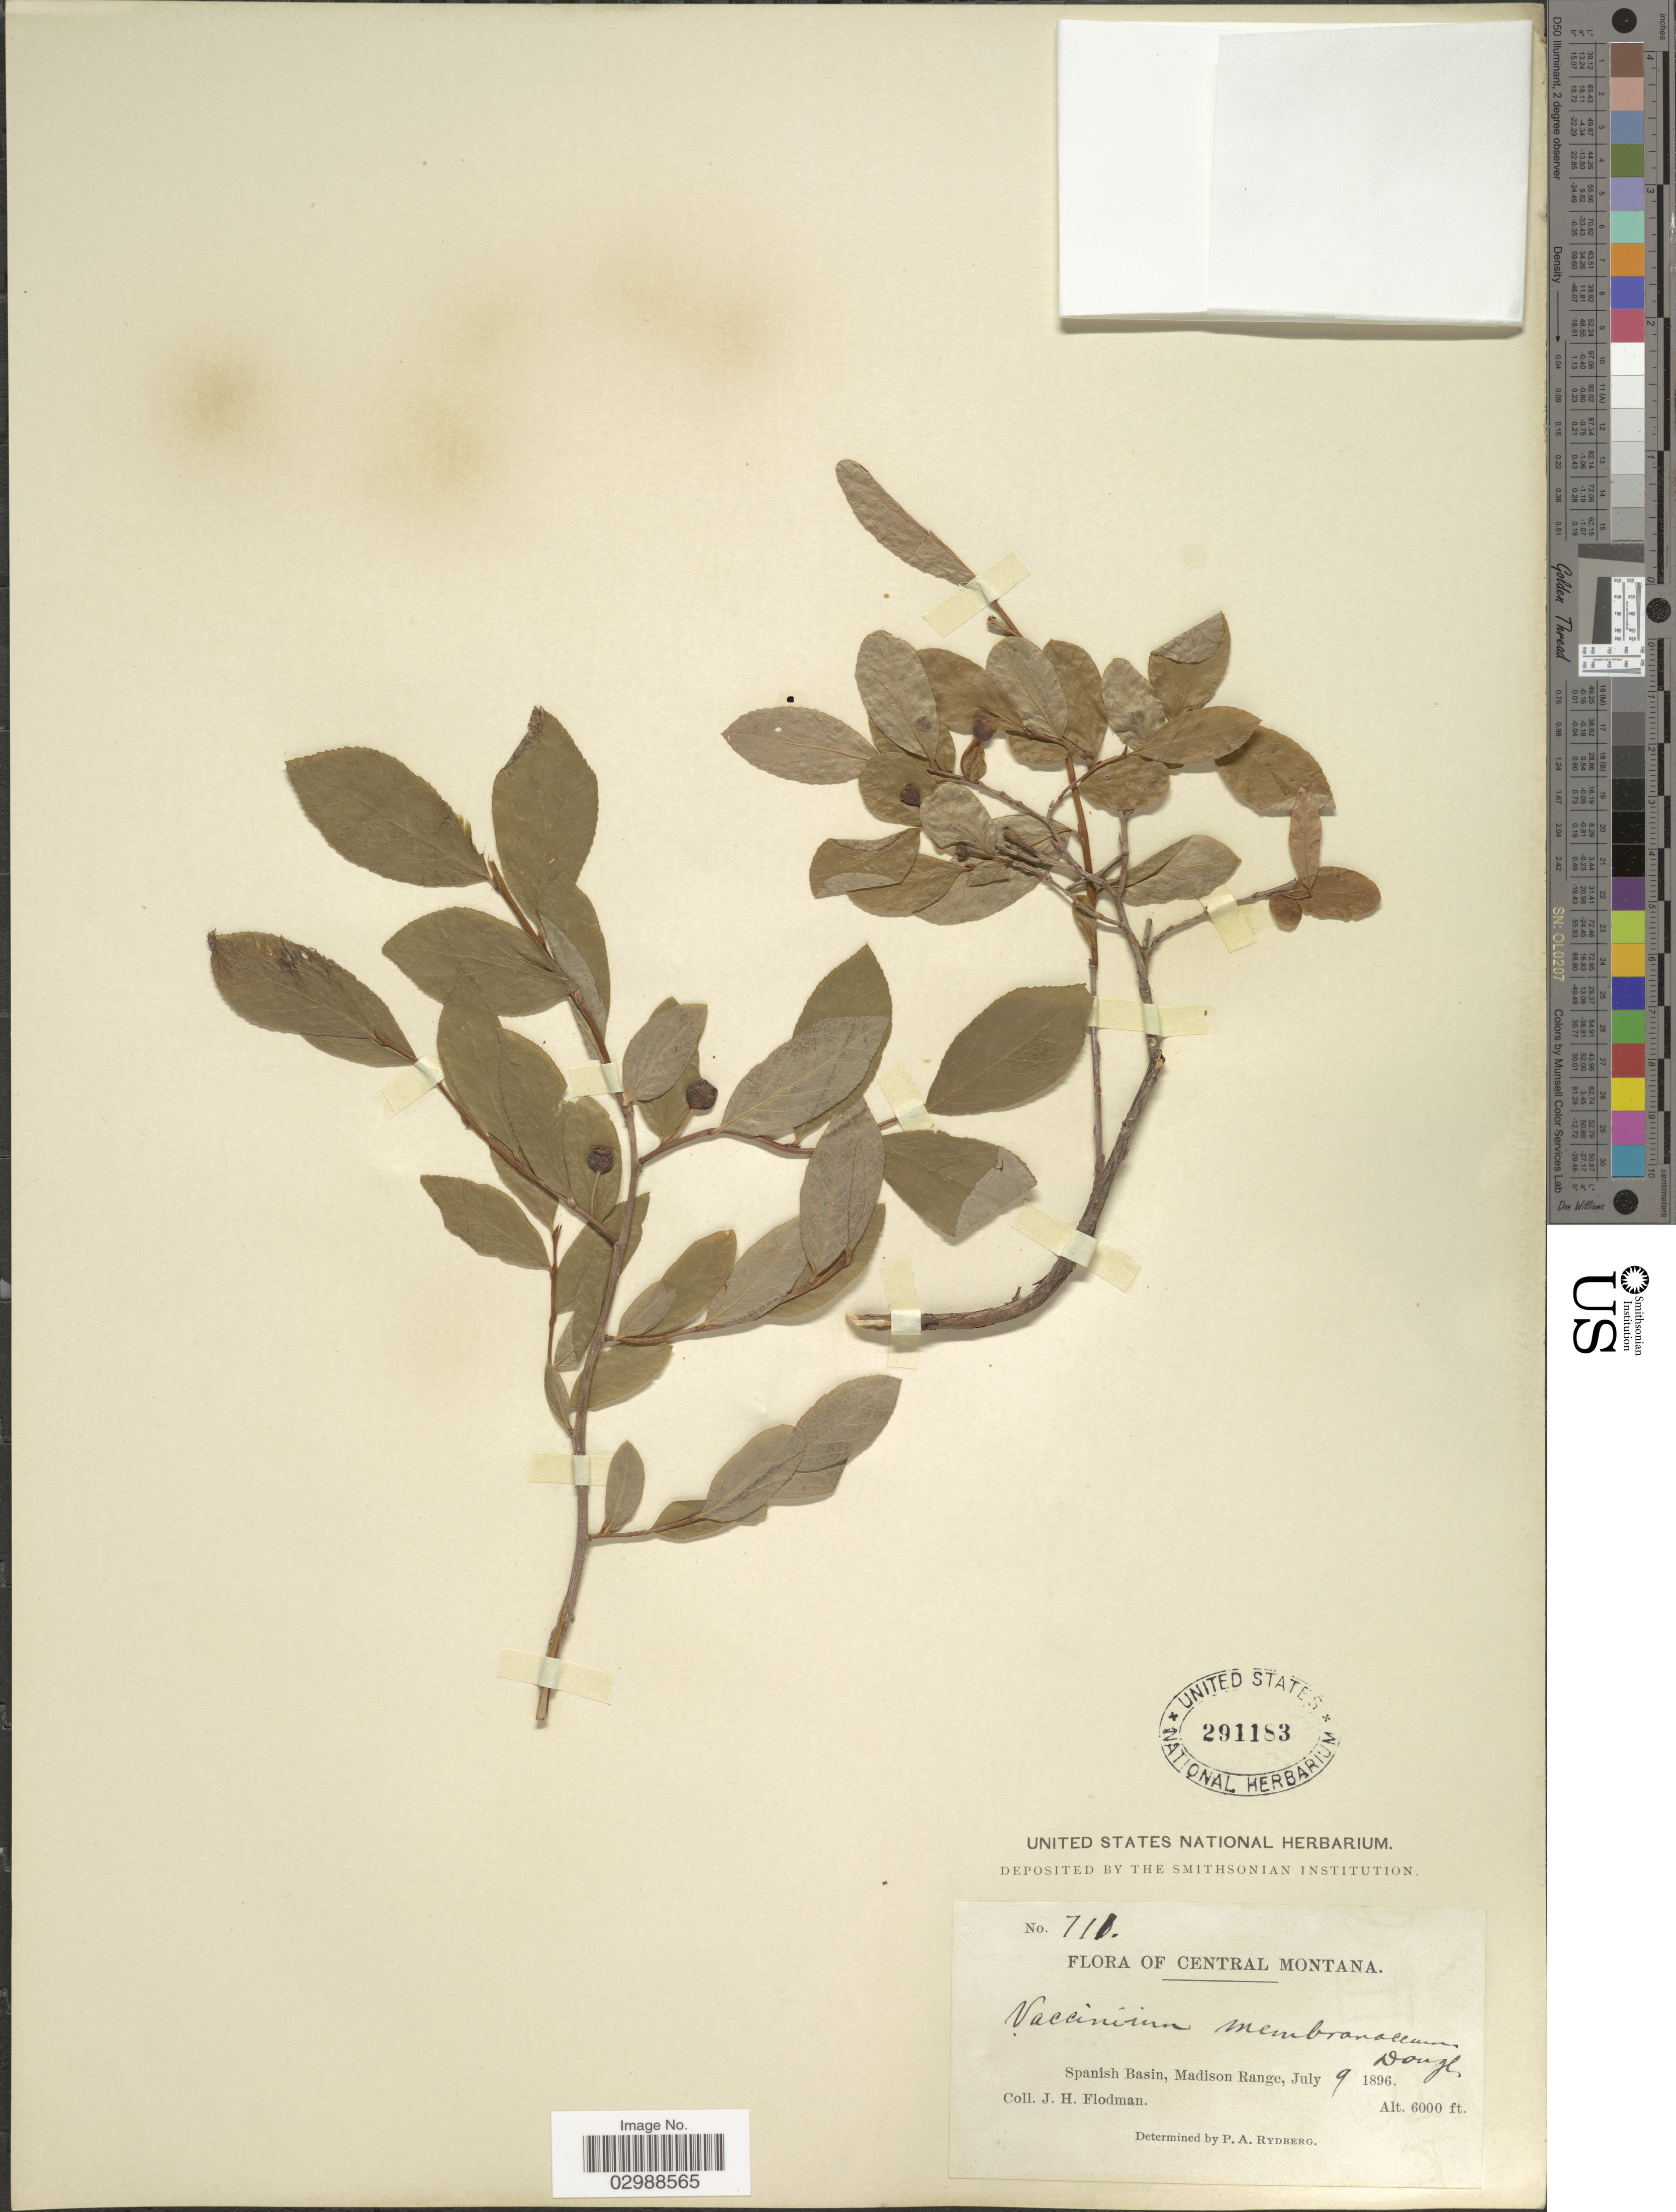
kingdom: Plantae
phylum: Tracheophyta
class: Magnoliopsida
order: Ericales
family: Ericaceae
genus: Vaccinium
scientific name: Vaccinium membranaceum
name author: Douglas ex Torr.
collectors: J. Flodman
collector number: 711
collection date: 1896-07-09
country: United States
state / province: Montana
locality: Spanish Basin, Madison Range, Central Montana.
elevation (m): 1829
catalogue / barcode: US 291183